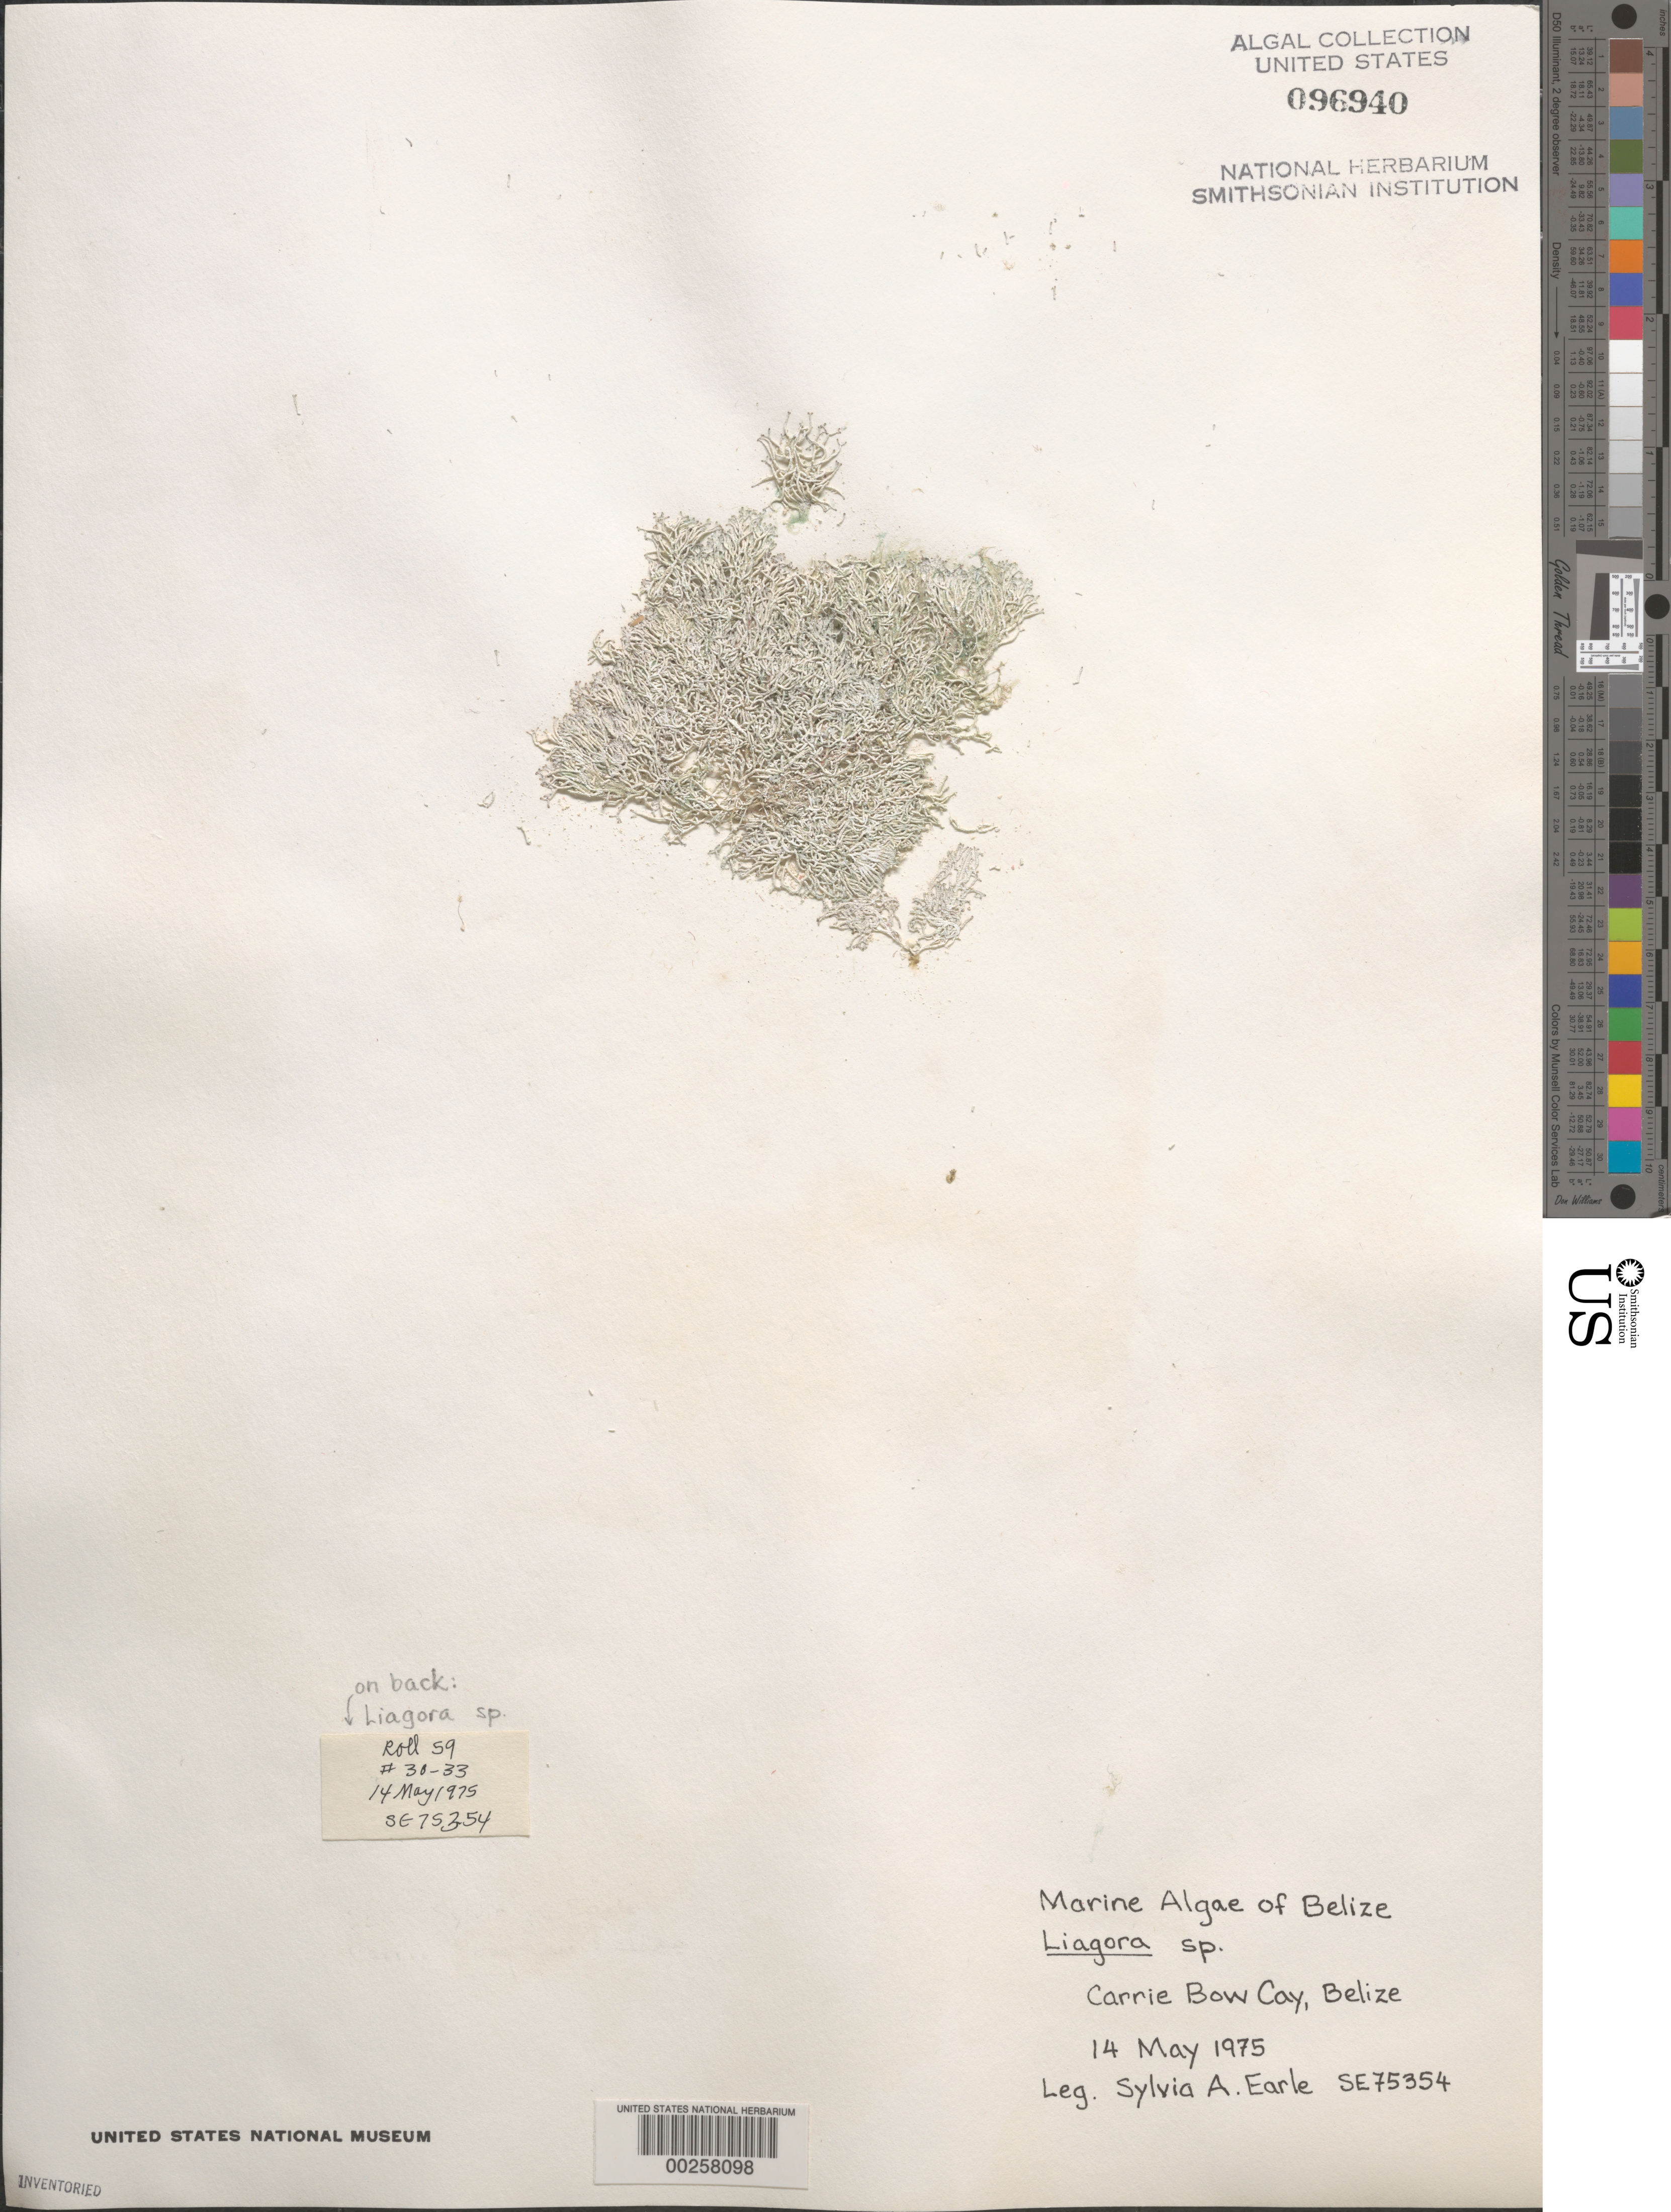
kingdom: Plantae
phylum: Rhodophyta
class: Florideophyceae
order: Nemaliales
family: Liagoraceae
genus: Liagora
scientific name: Liagora sp.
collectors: S. A. Earle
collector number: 75354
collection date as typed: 14 May 1975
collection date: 1975-05-14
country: Belize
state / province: Stann Creek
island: Carrie Bow Cay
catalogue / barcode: US 96940